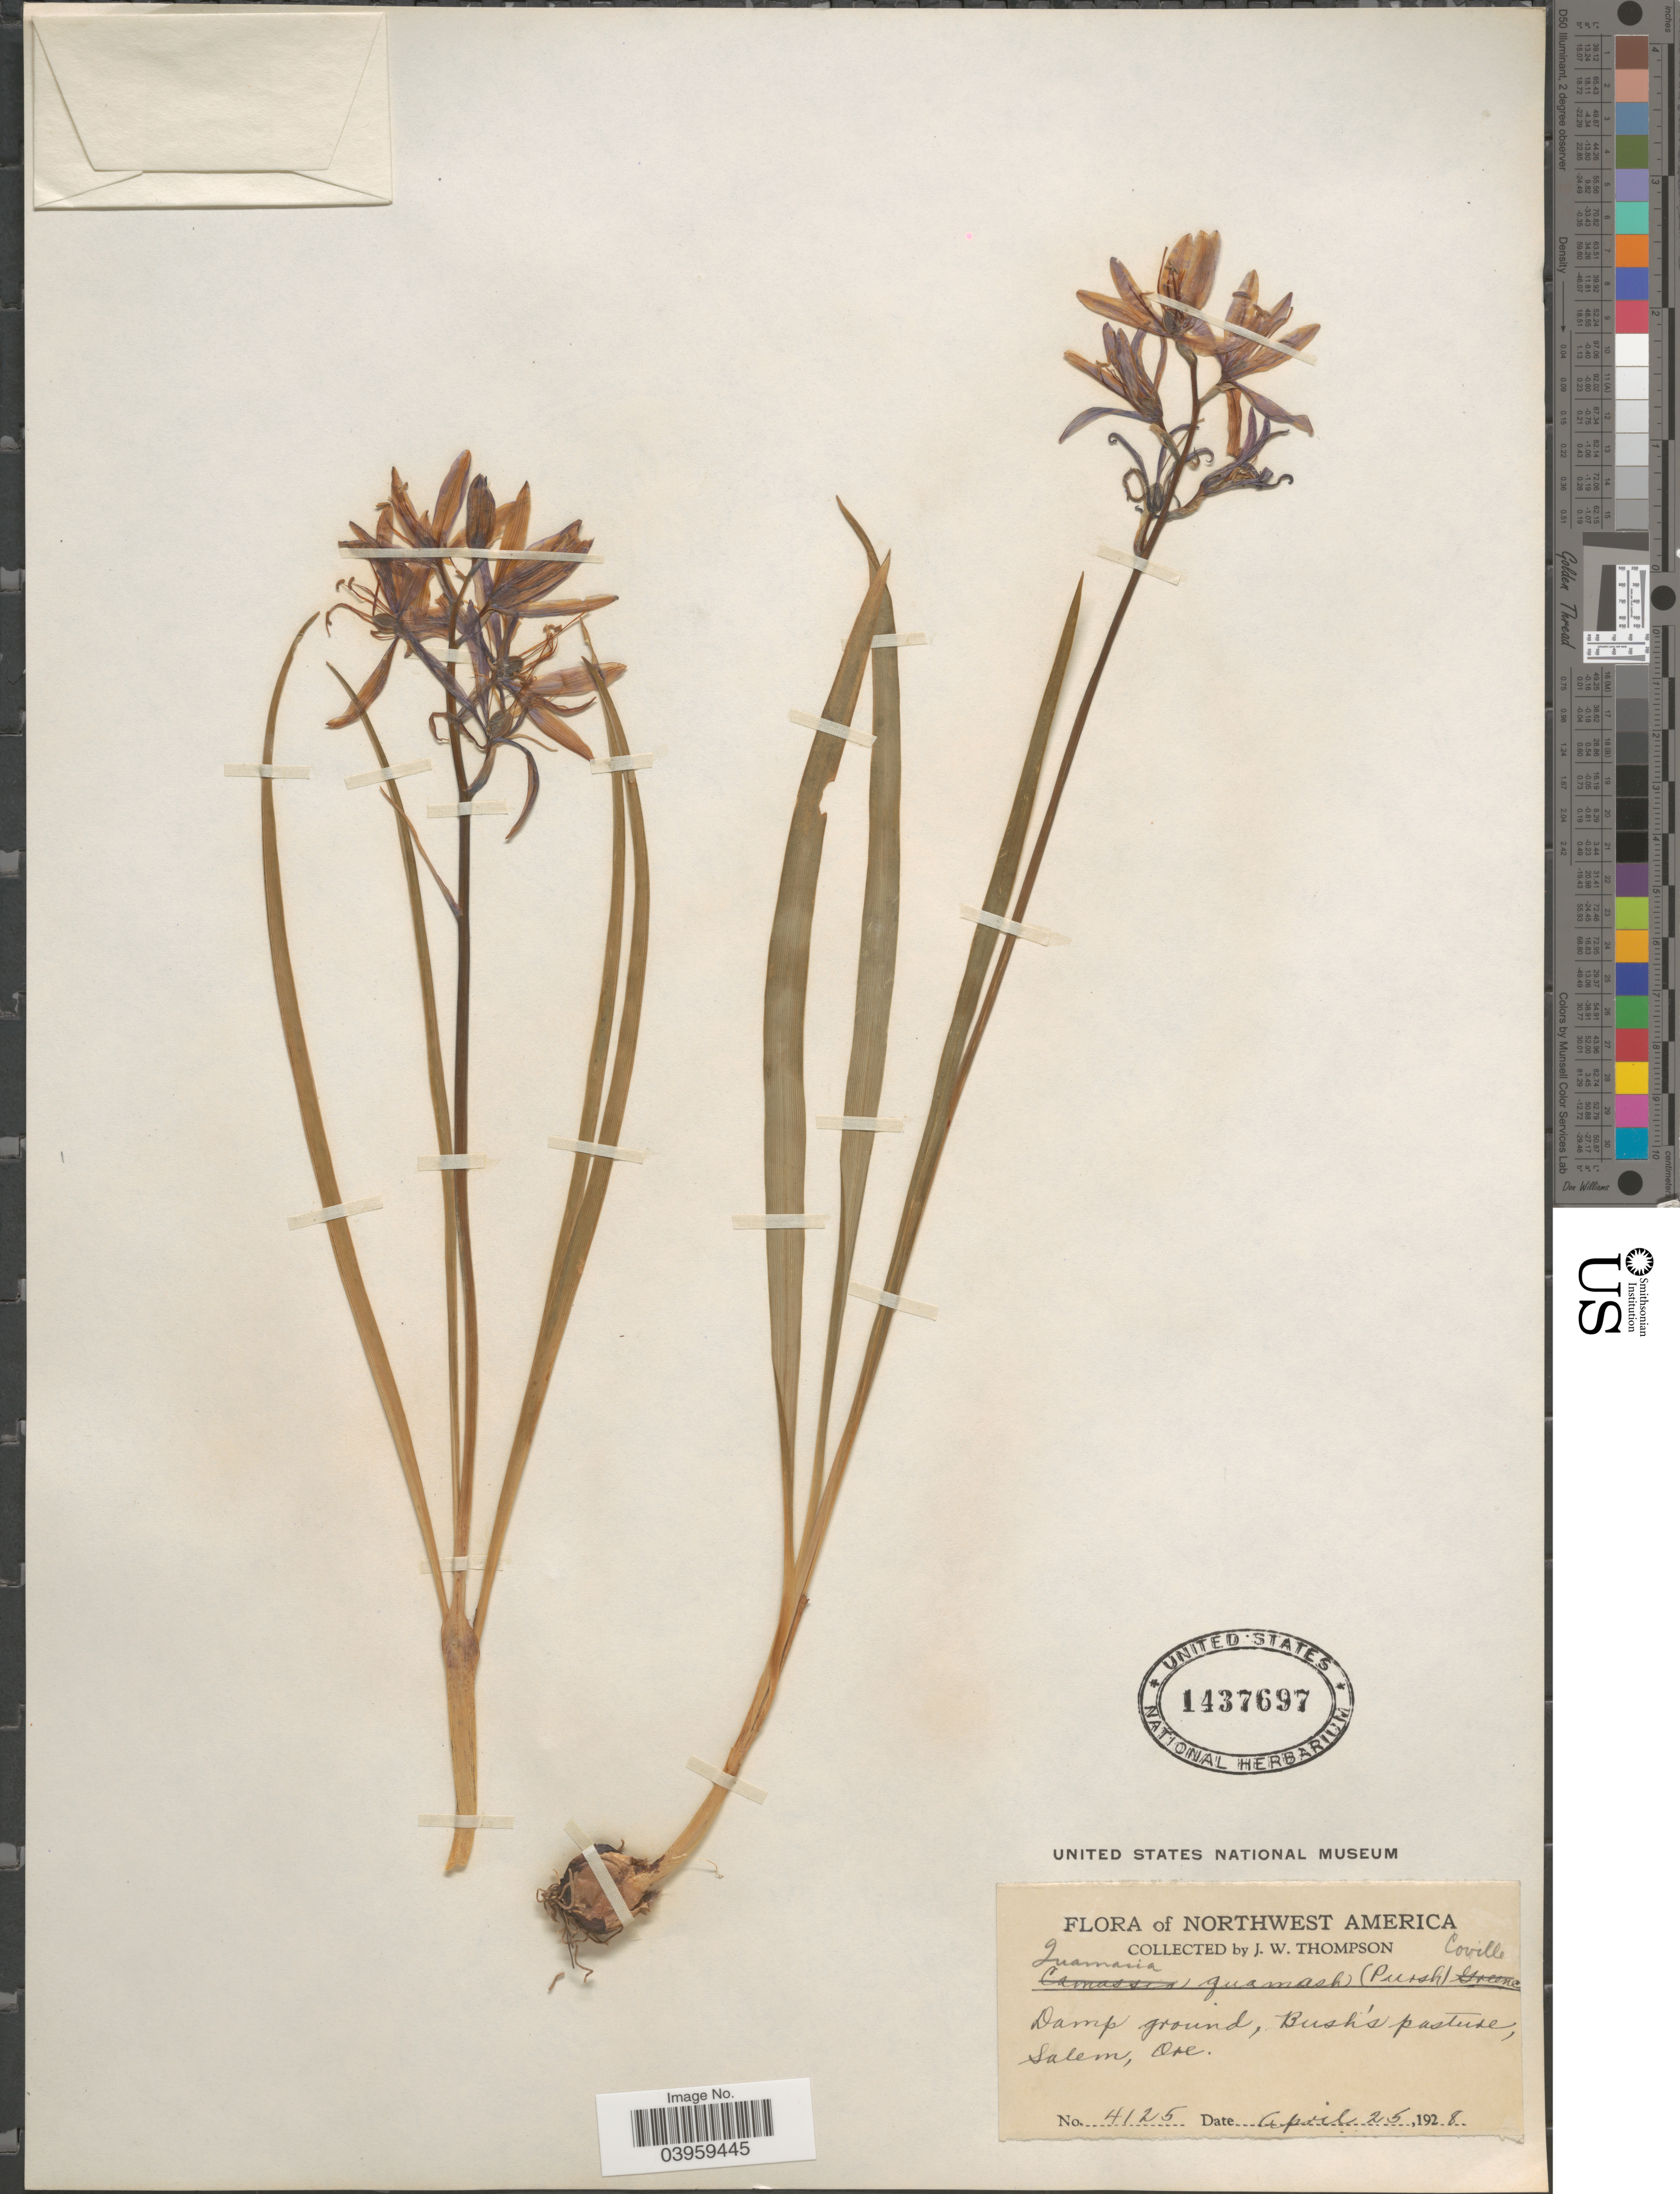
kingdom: Plantae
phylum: Tracheophyta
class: Liliopsida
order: Asparagales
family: Asparagaceae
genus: Camassia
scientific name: Camassia quamash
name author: (Pursh) Greene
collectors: J. Thompson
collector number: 4125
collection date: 1928-04-25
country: United States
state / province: Oregon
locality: Damp ground, Bush's pasture, Salem.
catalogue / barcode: US 1437697